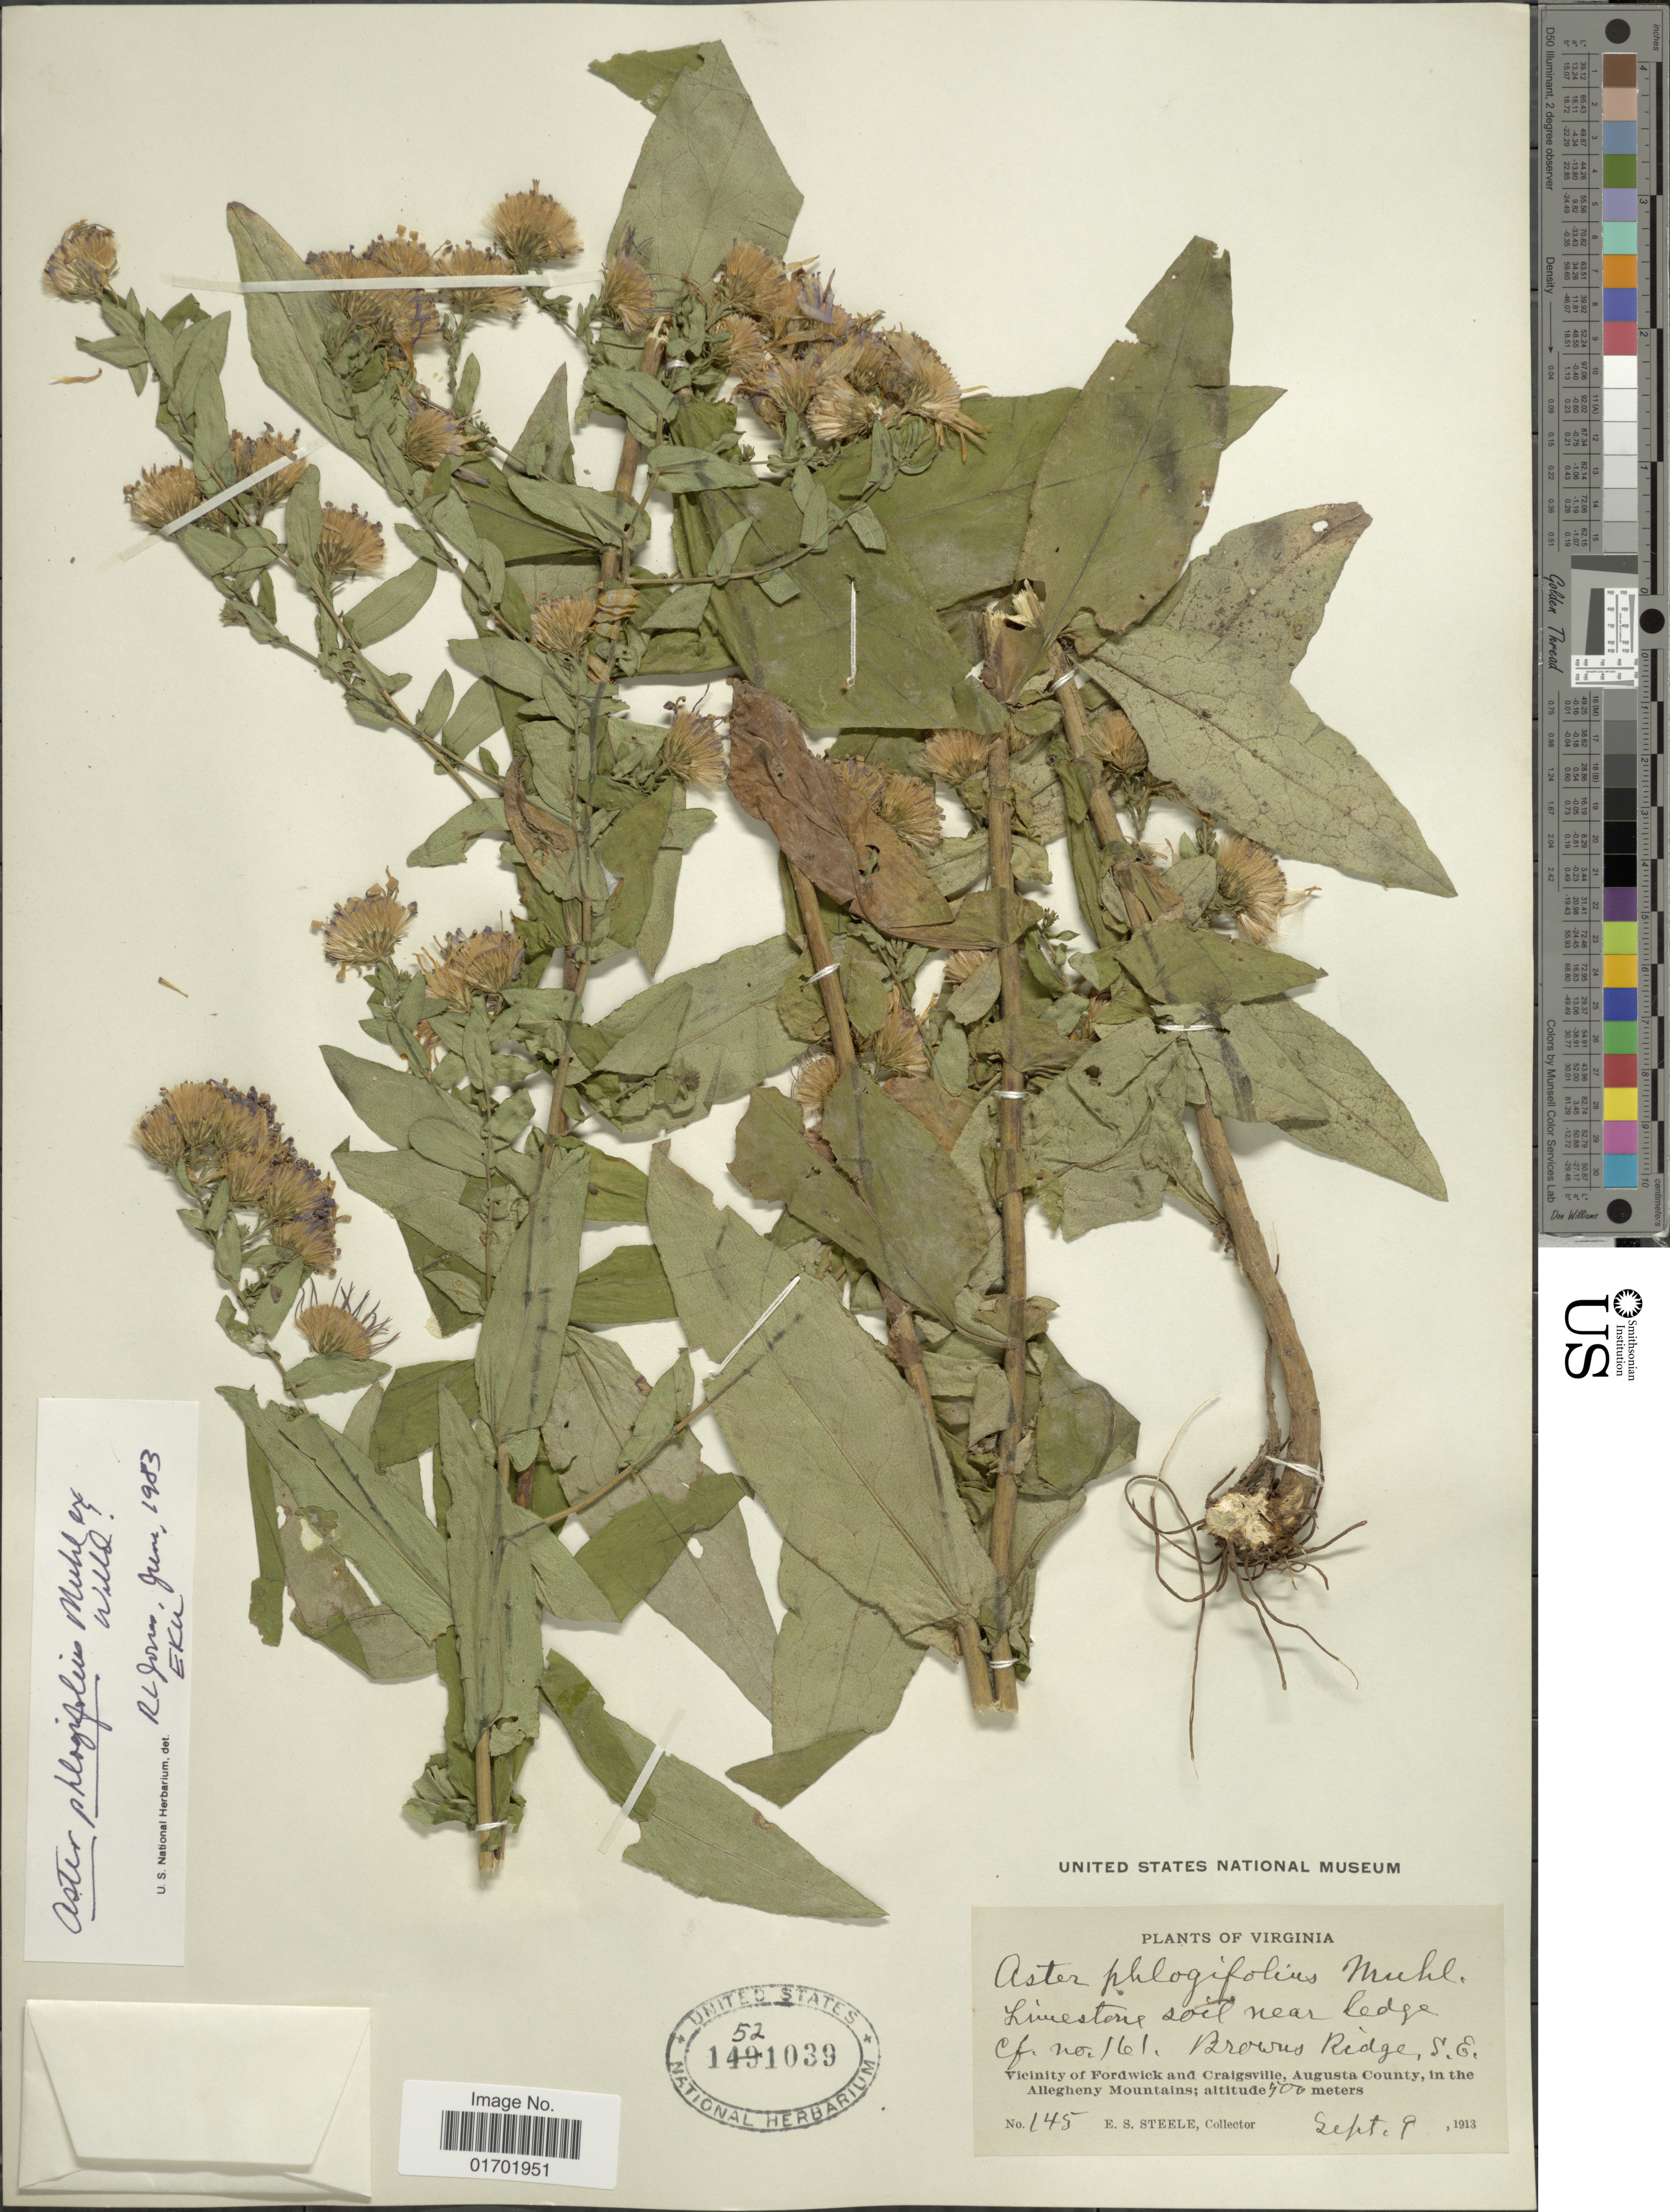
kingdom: Plantae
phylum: Tracheophyta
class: Magnoliopsida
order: Asterales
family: Asteraceae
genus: Symphyotrichum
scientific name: Symphyotrichum phlogifolium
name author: (Muhl. ex Willd.) G.L. Nesom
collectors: E. Steele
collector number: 145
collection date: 1913-09-09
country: United States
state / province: Virginia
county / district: Augusta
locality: Browns Ridge, S. E., Vicinity of Fordwick and Craigsville, Augusta County, in the Allegheny Mountains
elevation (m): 500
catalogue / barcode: US 1521039